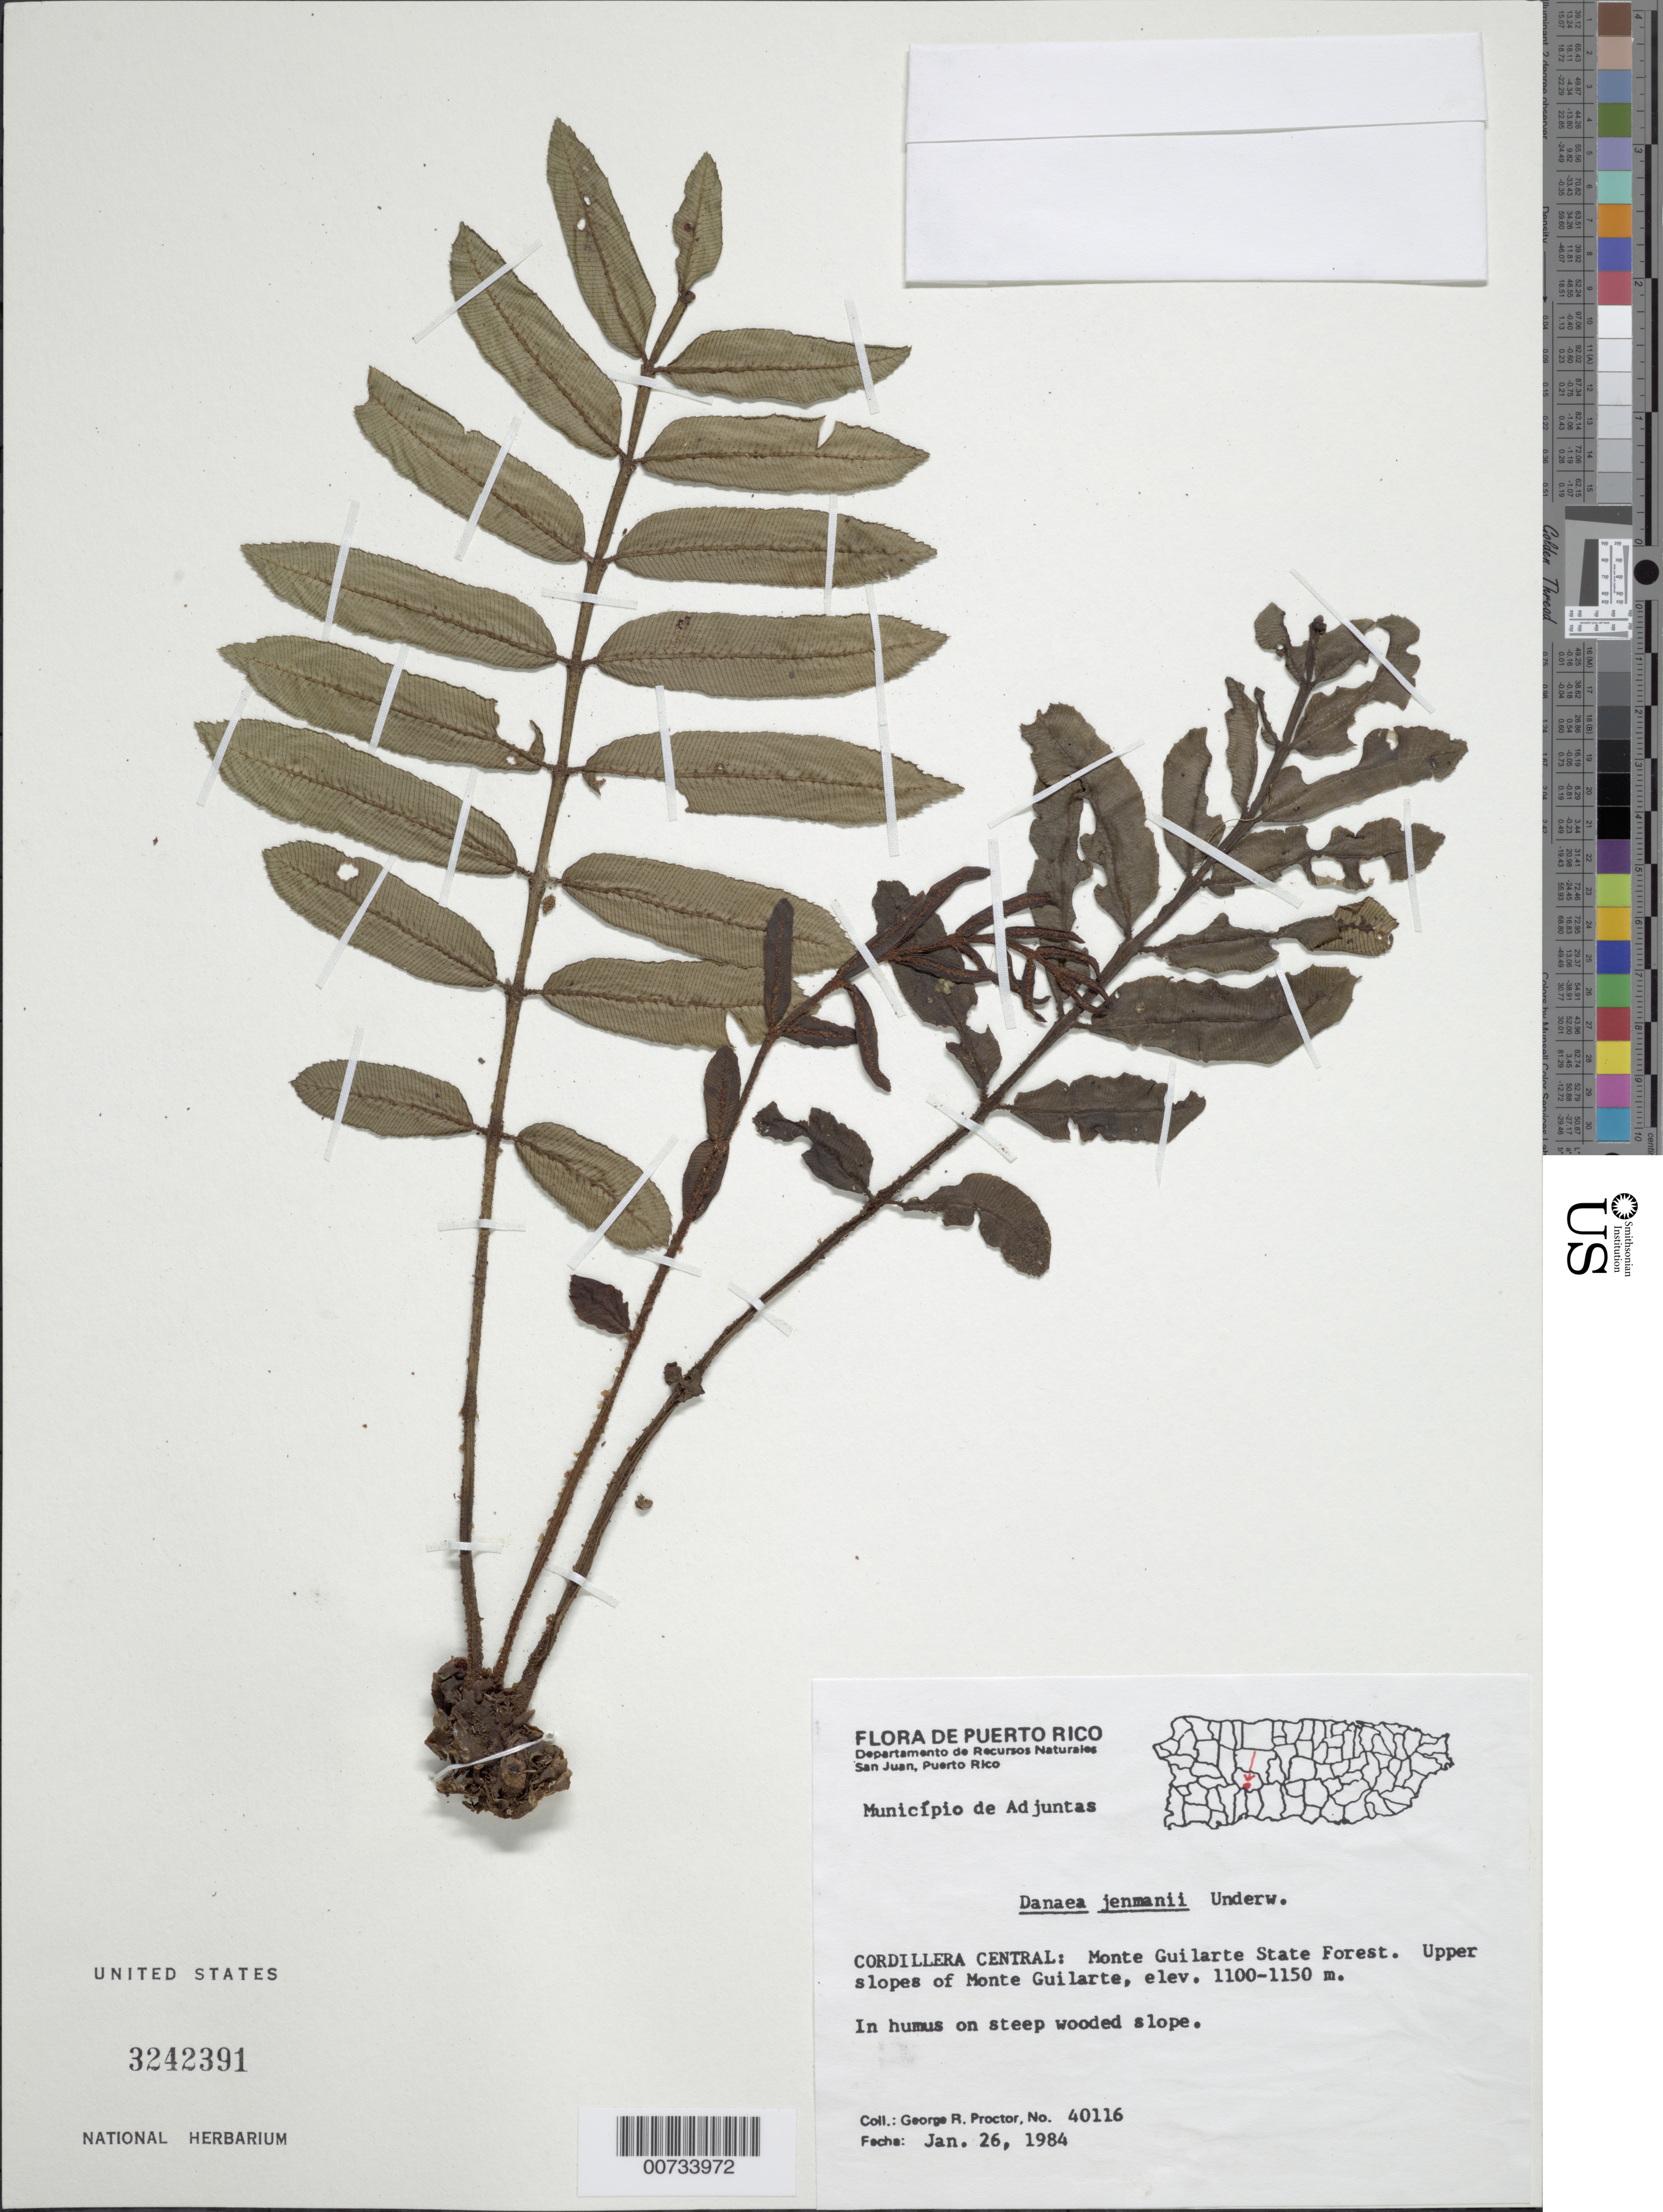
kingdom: Plantae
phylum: Tracheophyta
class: Polypodiopsida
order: Marattiales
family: Marattiaceae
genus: Danaea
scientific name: Danaea x jenmanii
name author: Underw.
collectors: G. R. Proctor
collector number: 40116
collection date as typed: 26 Jan 1984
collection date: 1984-01-26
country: Puerto Rico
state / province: Adjuntas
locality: Mun. Adjuntas, Cordillera Central: Monte Guilarte State Forest, Upper slopes of Monte Guilarte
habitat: In humus on steep wooded slope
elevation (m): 1100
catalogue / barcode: US 3242391